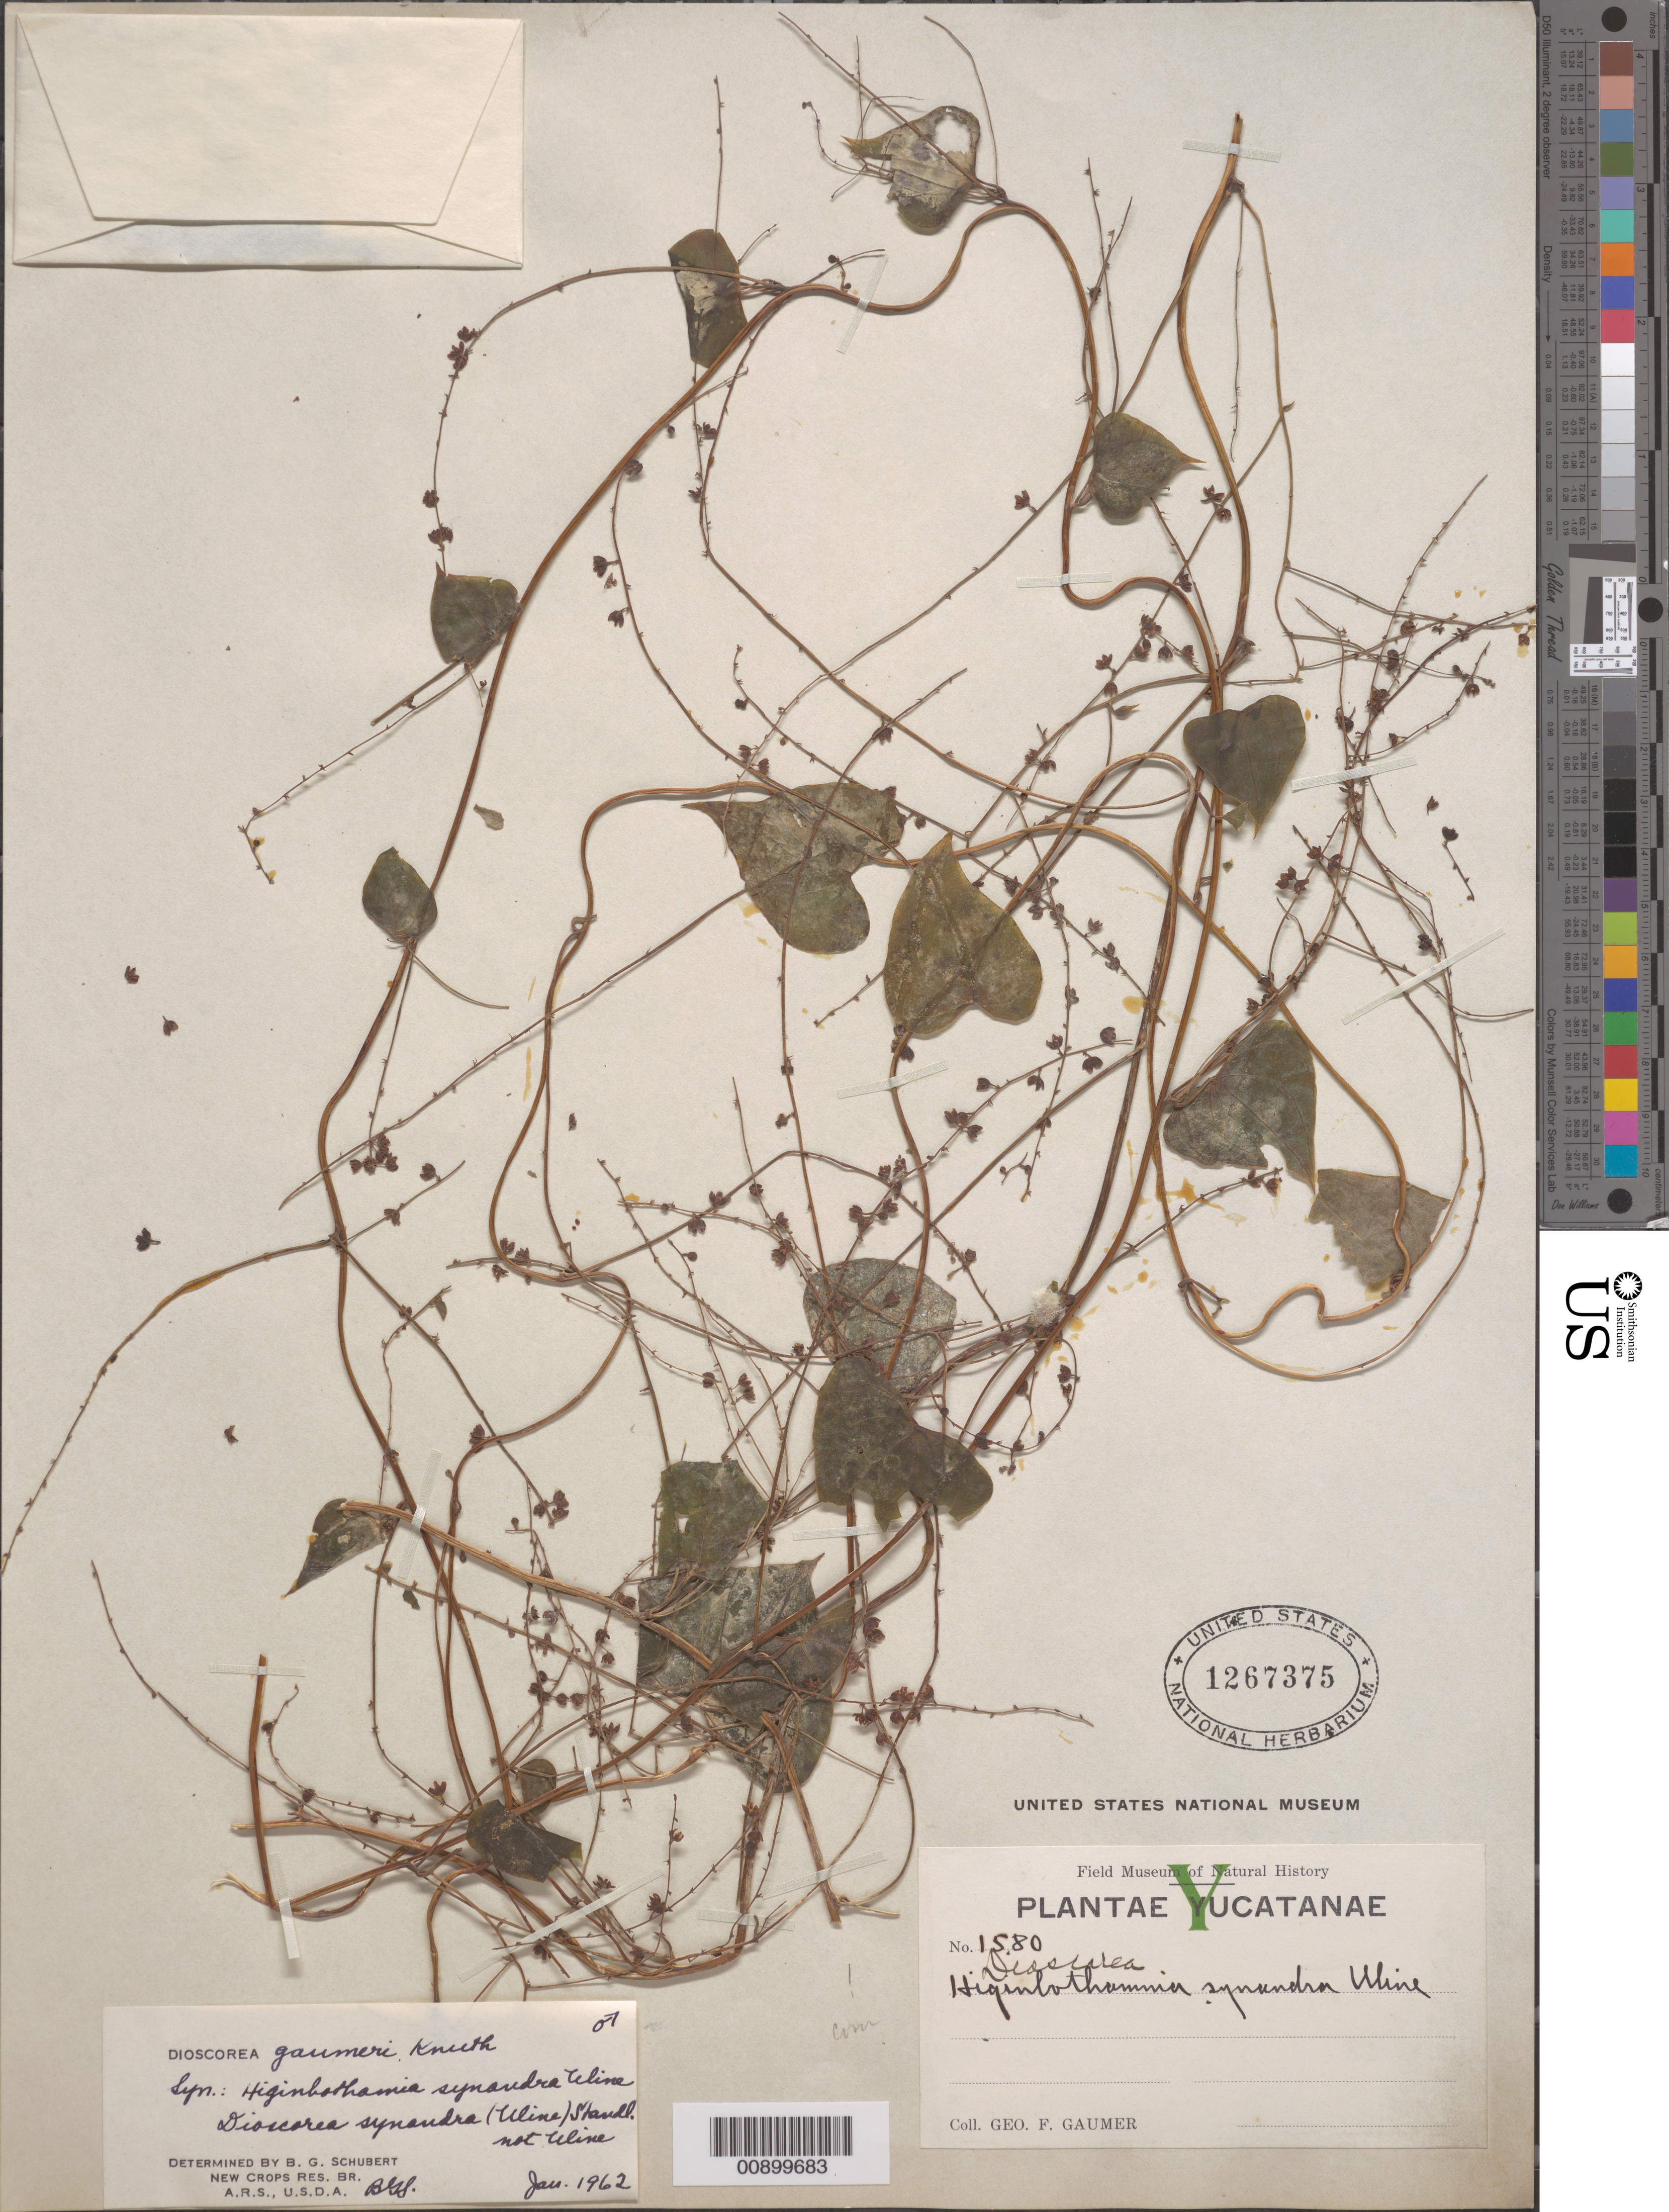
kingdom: Plantae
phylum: Tracheophyta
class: Liliopsida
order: Dioscoreales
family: Dioscoreaceae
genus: Dioscorea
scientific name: Dioscorea gaumeri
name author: R. Knuth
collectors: G. F. Gaumer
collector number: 1580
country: Mexico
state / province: Yucatán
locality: Yucatán.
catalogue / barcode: US 1267375